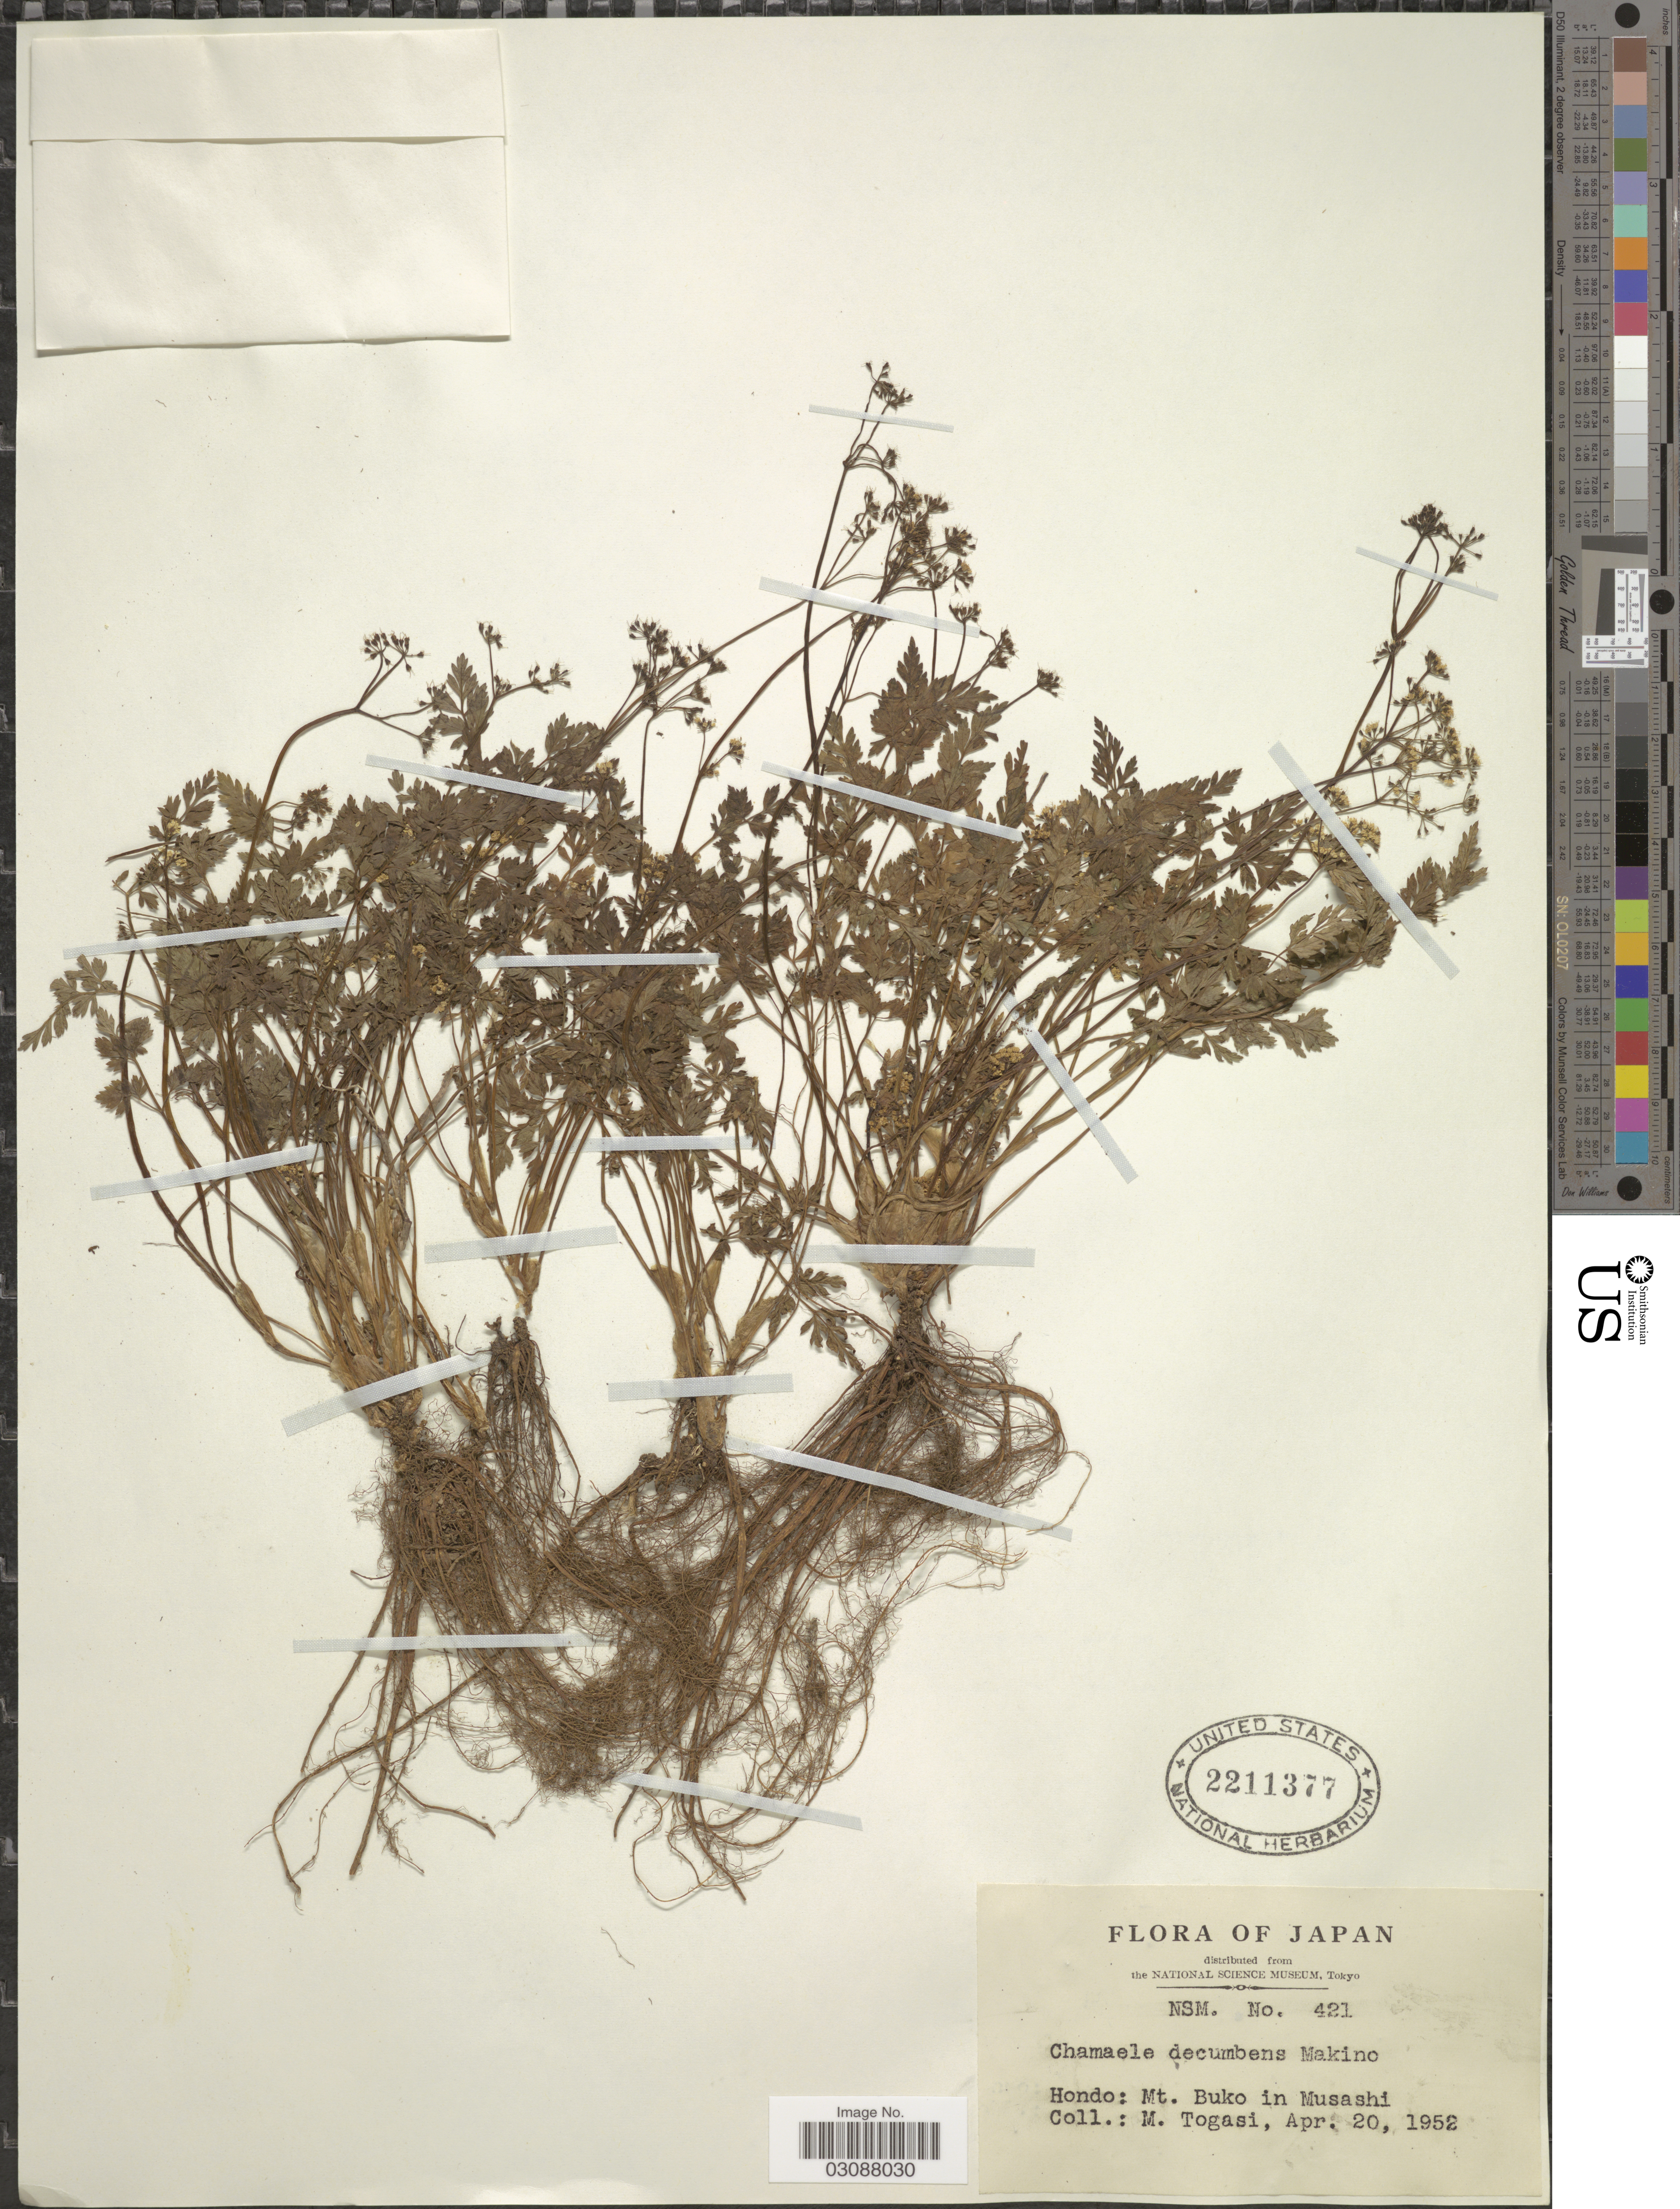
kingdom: Plantae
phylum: Tracheophyta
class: Magnoliopsida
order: Apiales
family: Apiaceae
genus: Chamaele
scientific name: Chamaele decumbens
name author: (Thunb.) Makino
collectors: M. Togasi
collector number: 421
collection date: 1952-04-20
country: Japan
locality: Hondo: Mt. Buko in Musashi.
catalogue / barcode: US 2211377